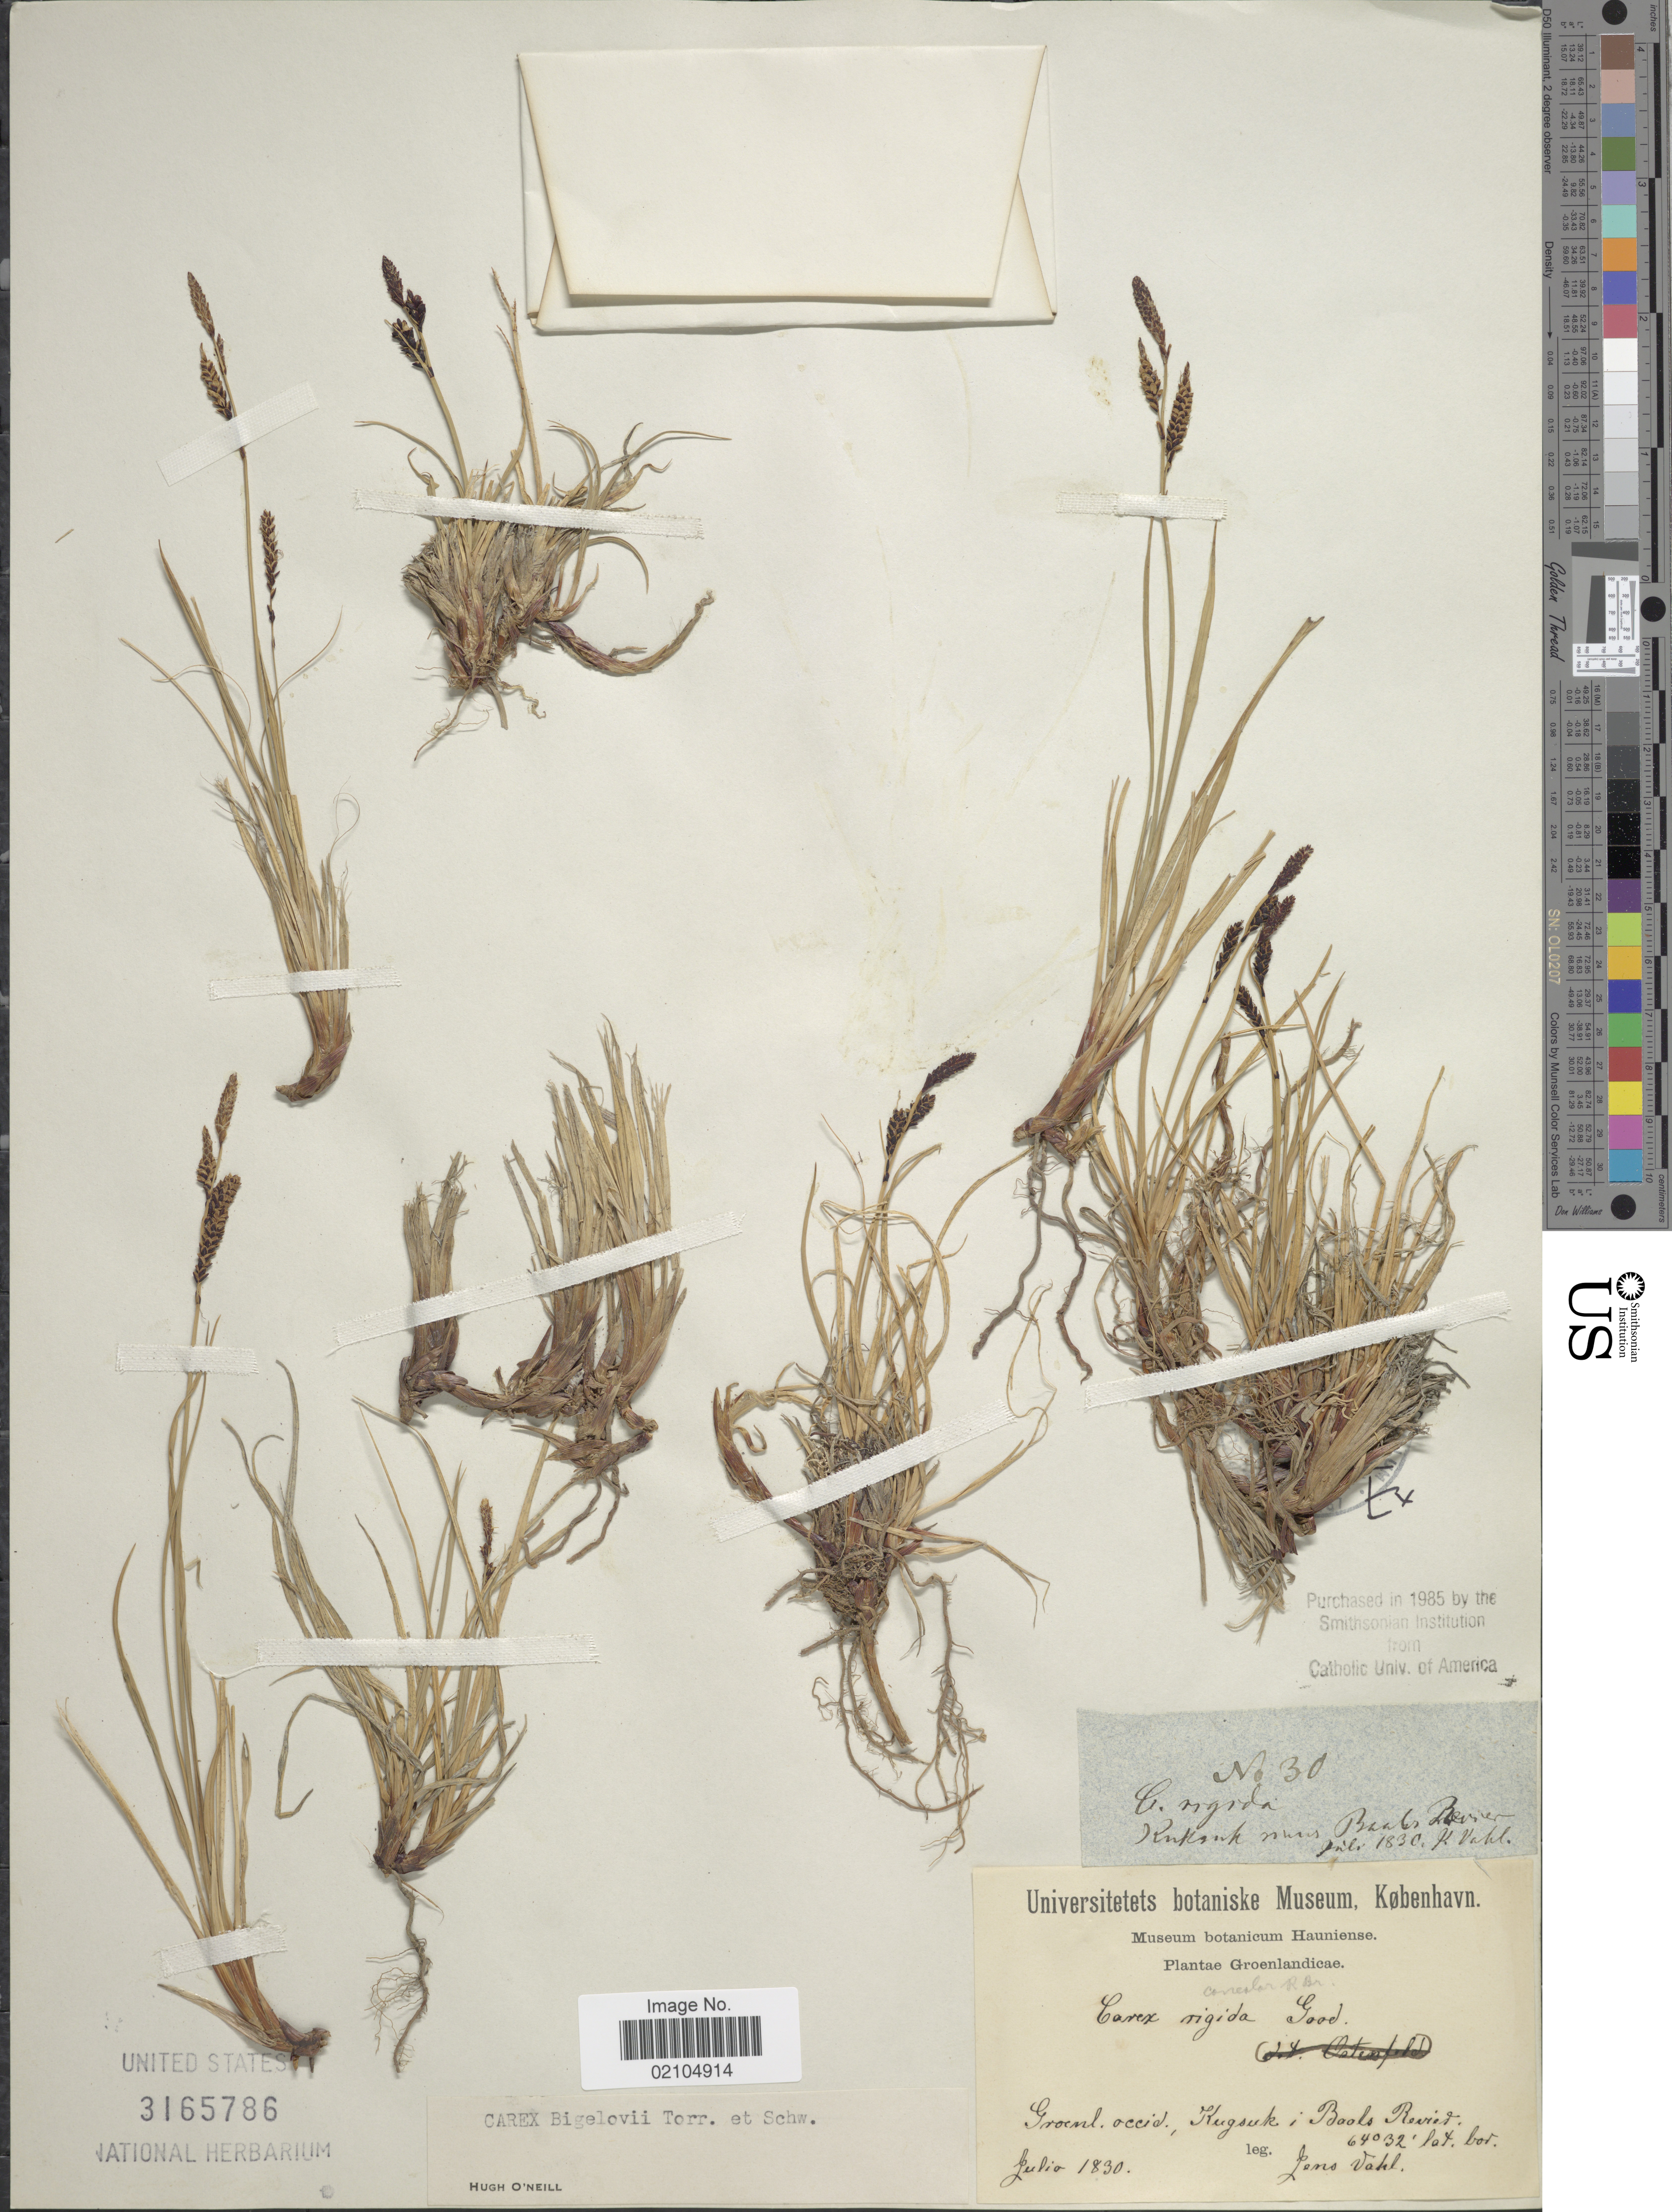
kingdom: Plantae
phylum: Tracheophyta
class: Liliopsida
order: Poales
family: Cyperaceae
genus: Carex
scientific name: Carex bigelowii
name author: Torr. ex Schwein.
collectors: J. Vahl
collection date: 1830-07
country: Greenland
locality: Groenlandicae, Groenl. occid., Kugsuk i Baols Revier. [interpreted]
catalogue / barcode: US 3165786